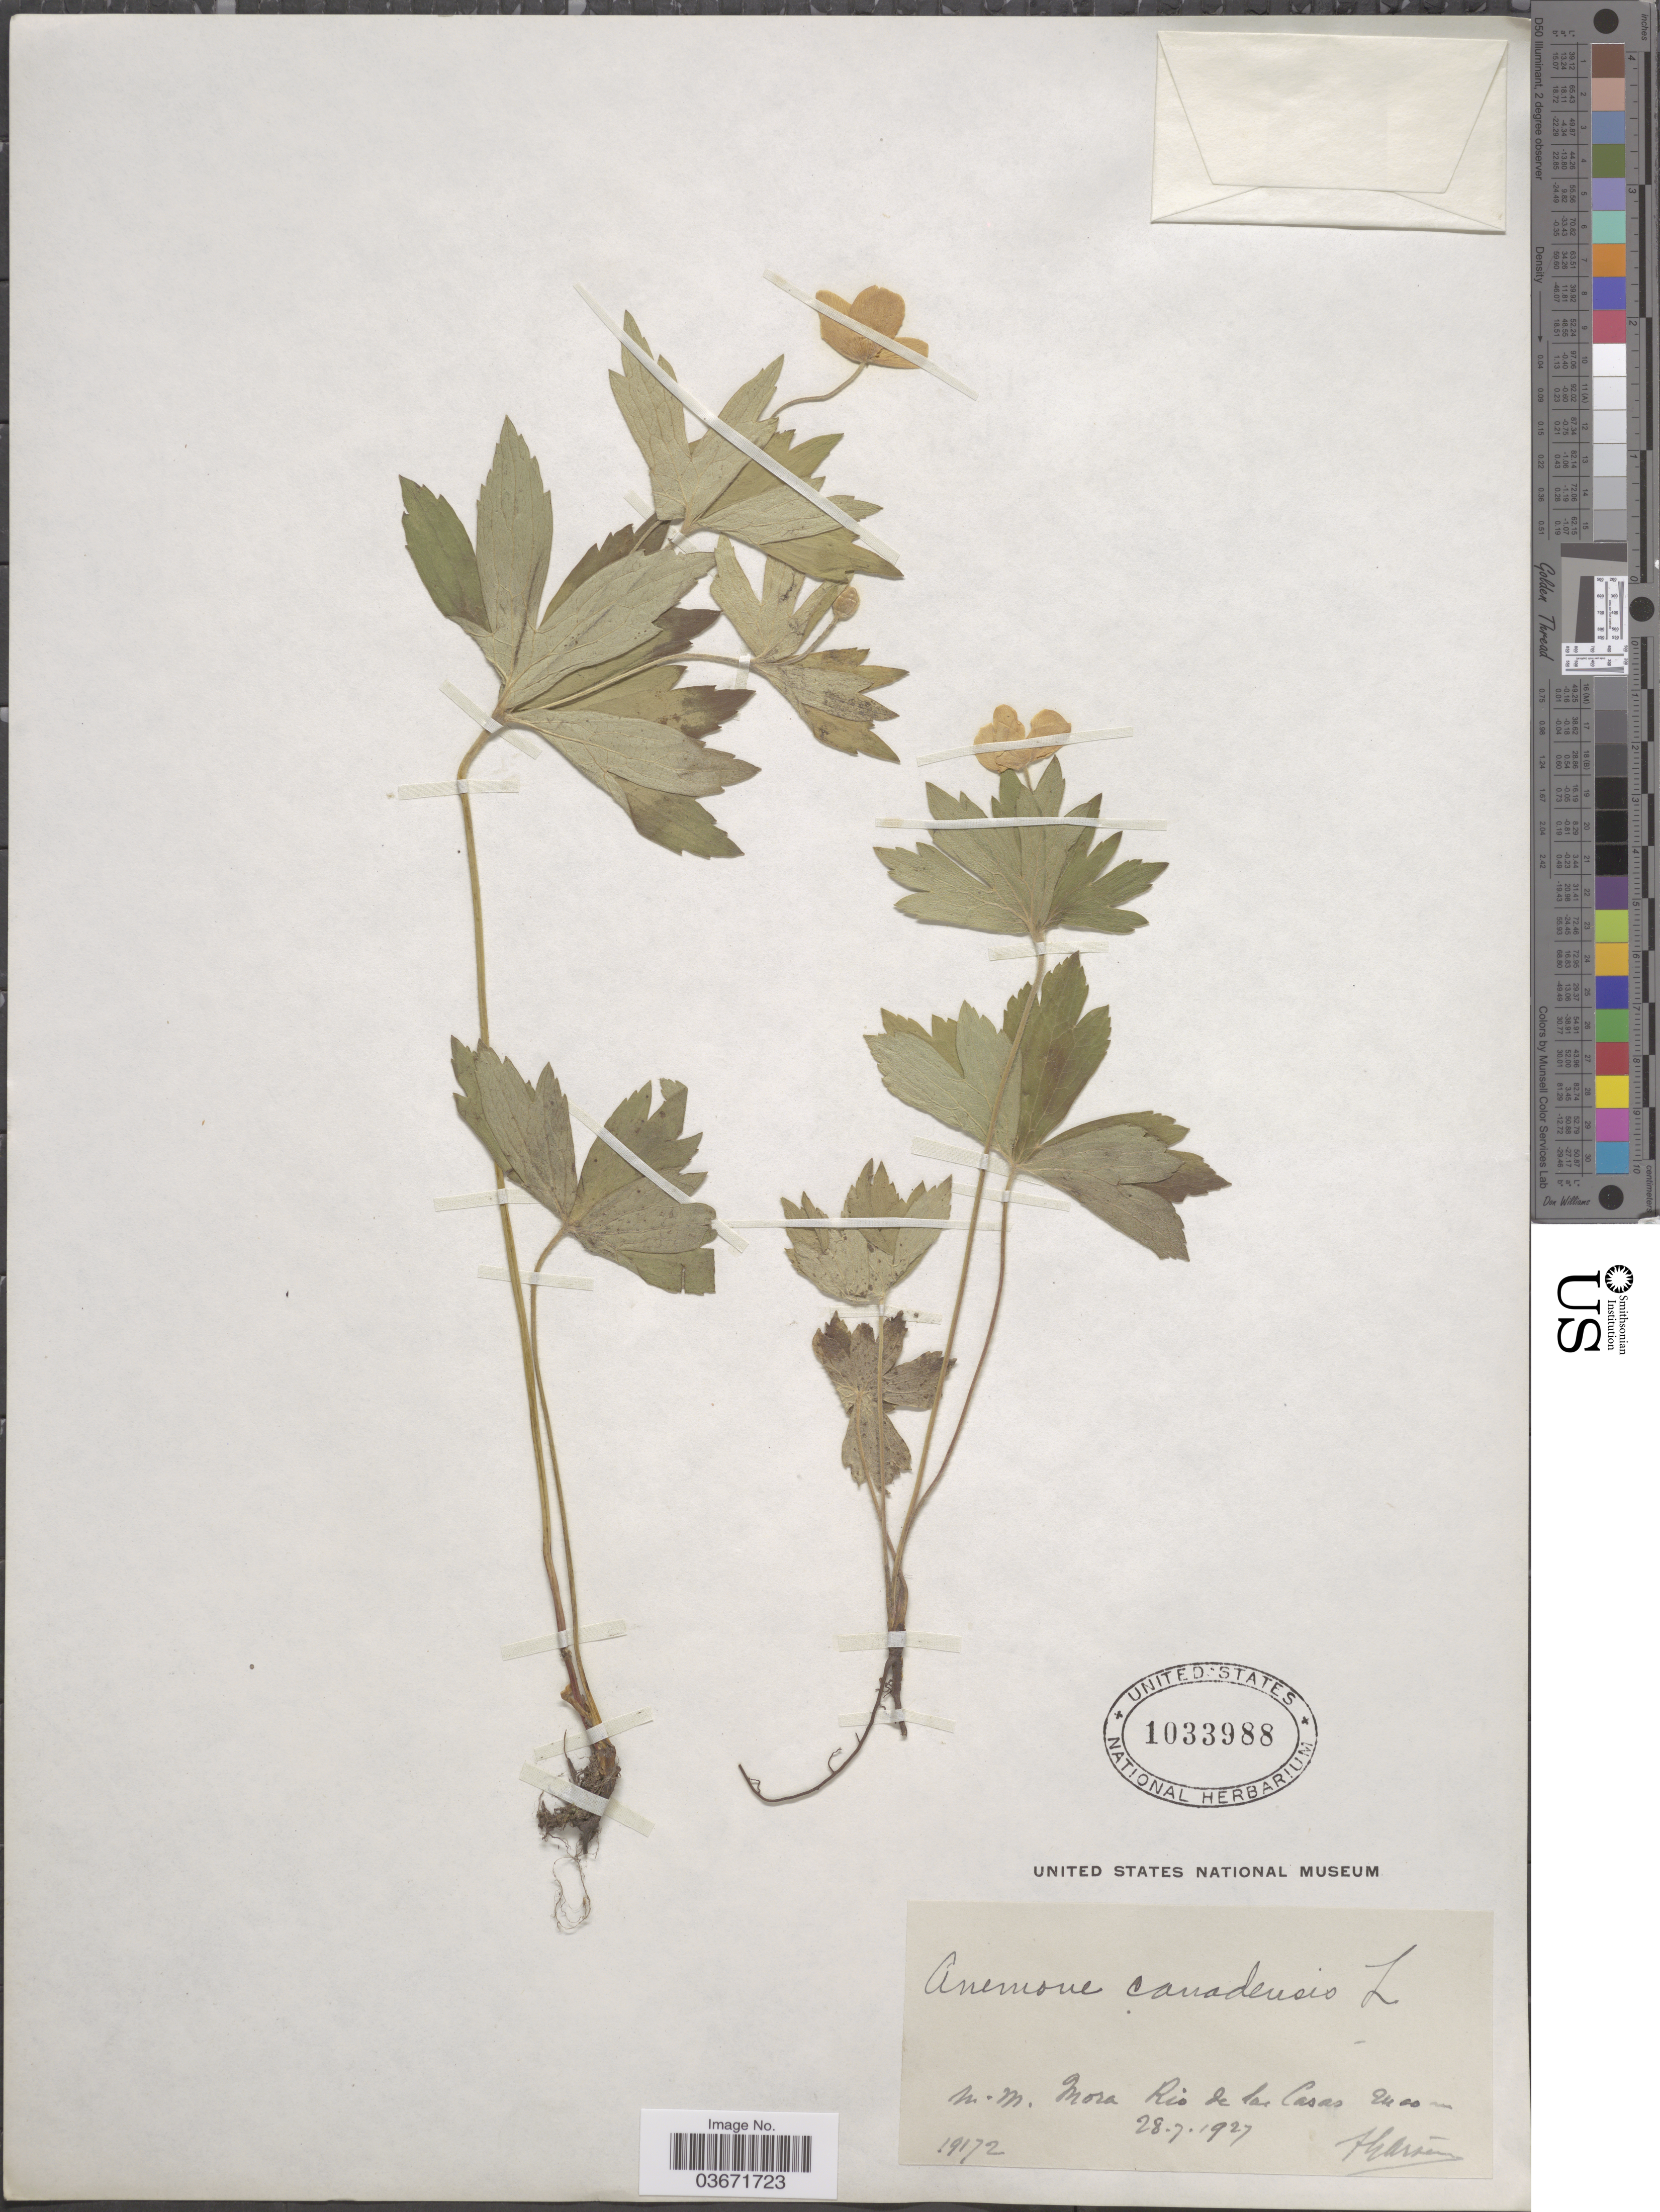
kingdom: Plantae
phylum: Tracheophyta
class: Magnoliopsida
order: Ranunculales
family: Ranunculaceae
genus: Anemone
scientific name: Anemone canadensis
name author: L.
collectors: Bro. G. Arsène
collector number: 19172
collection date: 1927-07-28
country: United States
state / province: New Mexico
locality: Mora, Rio de las Casas.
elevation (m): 2400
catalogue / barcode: US 1033988